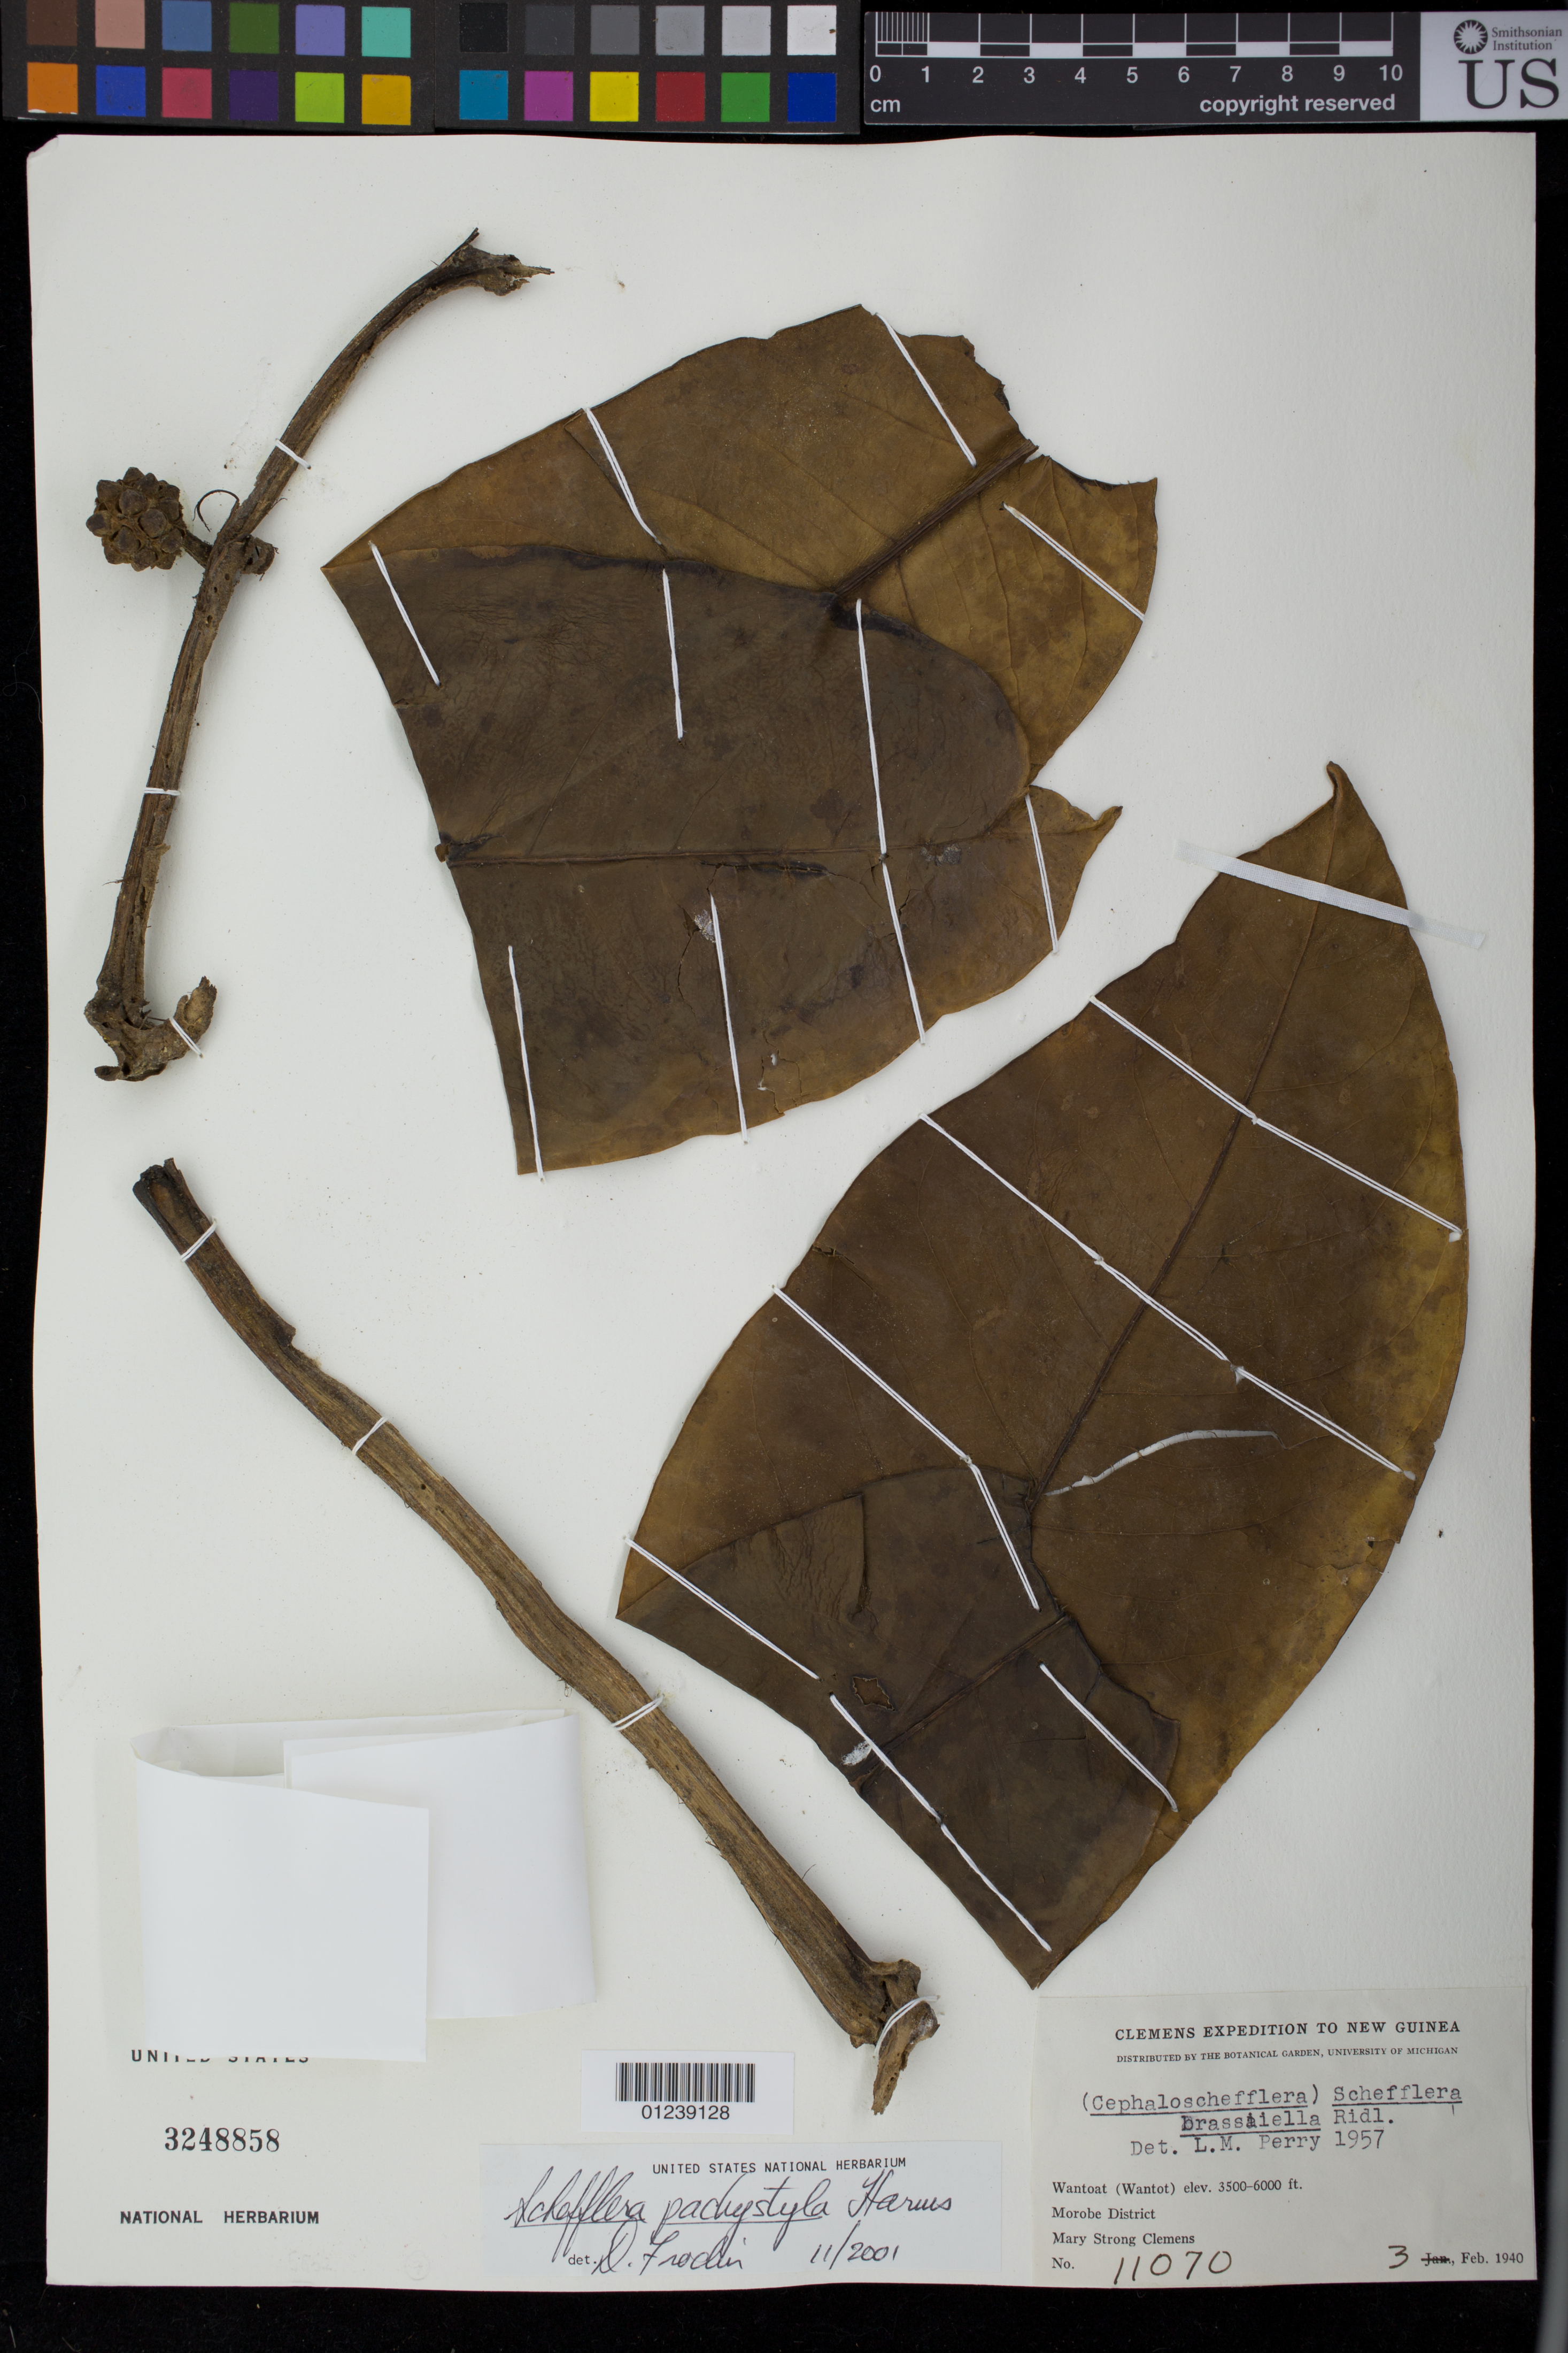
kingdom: Plantae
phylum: Tracheophyta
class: Magnoliopsida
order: Apiales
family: Araliaceae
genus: Heptapleurum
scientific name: Heptapleurum pachystylum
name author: (Harms) G. M. Plunkett & Lowry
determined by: Wagner, W. L., (BOT), Smithsonian Institution - National Museum of Natural History (UNITED STATES)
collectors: M. S. Clemens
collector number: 11070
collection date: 1940-02-03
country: Papua New Guinea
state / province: Morobe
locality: Wantoat (Wantot)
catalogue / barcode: US 3248858